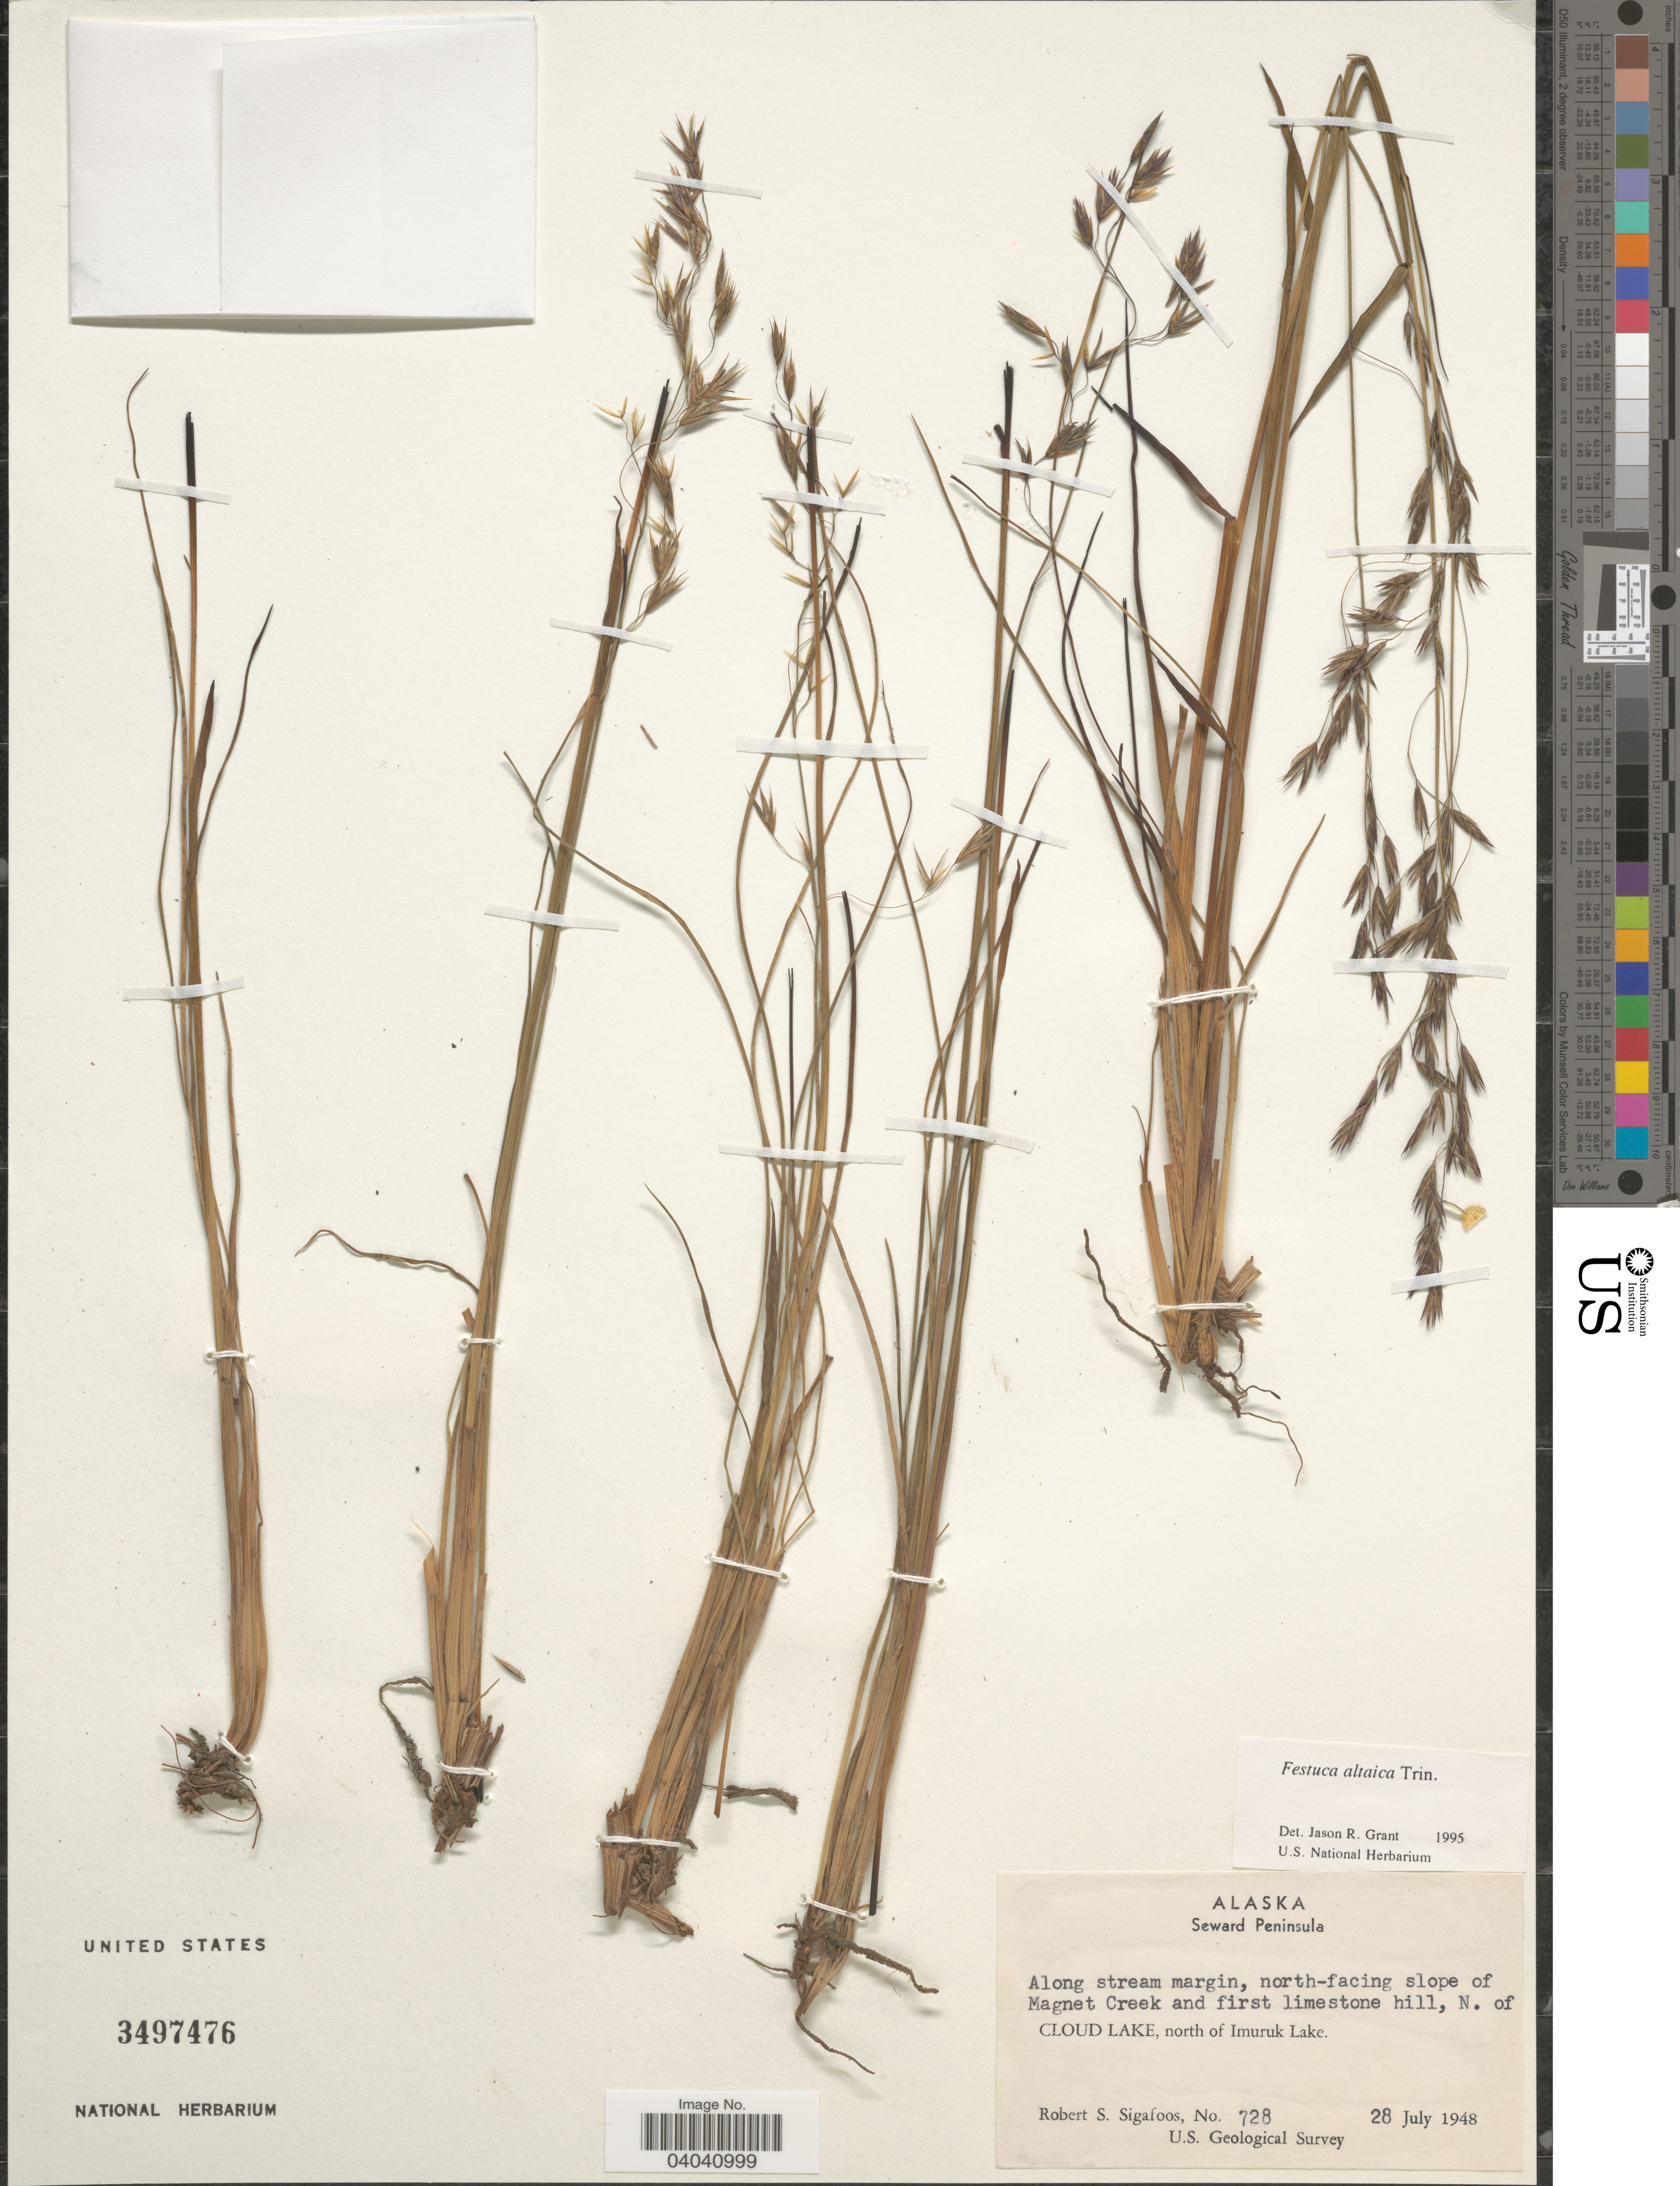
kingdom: Plantae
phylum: Tracheophyta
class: Liliopsida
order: Poales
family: Poaceae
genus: Festuca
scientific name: Festuca altaica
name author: Trin.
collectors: R. Sigafoos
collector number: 728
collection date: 1948-07-28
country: United States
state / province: Alaska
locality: Seward Peninsula. Along stream margin, north-facing slope of Magnet Creek and first limestone hill, N. of Cloud Lake, north of Imuruk Lake.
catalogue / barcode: US 3497476